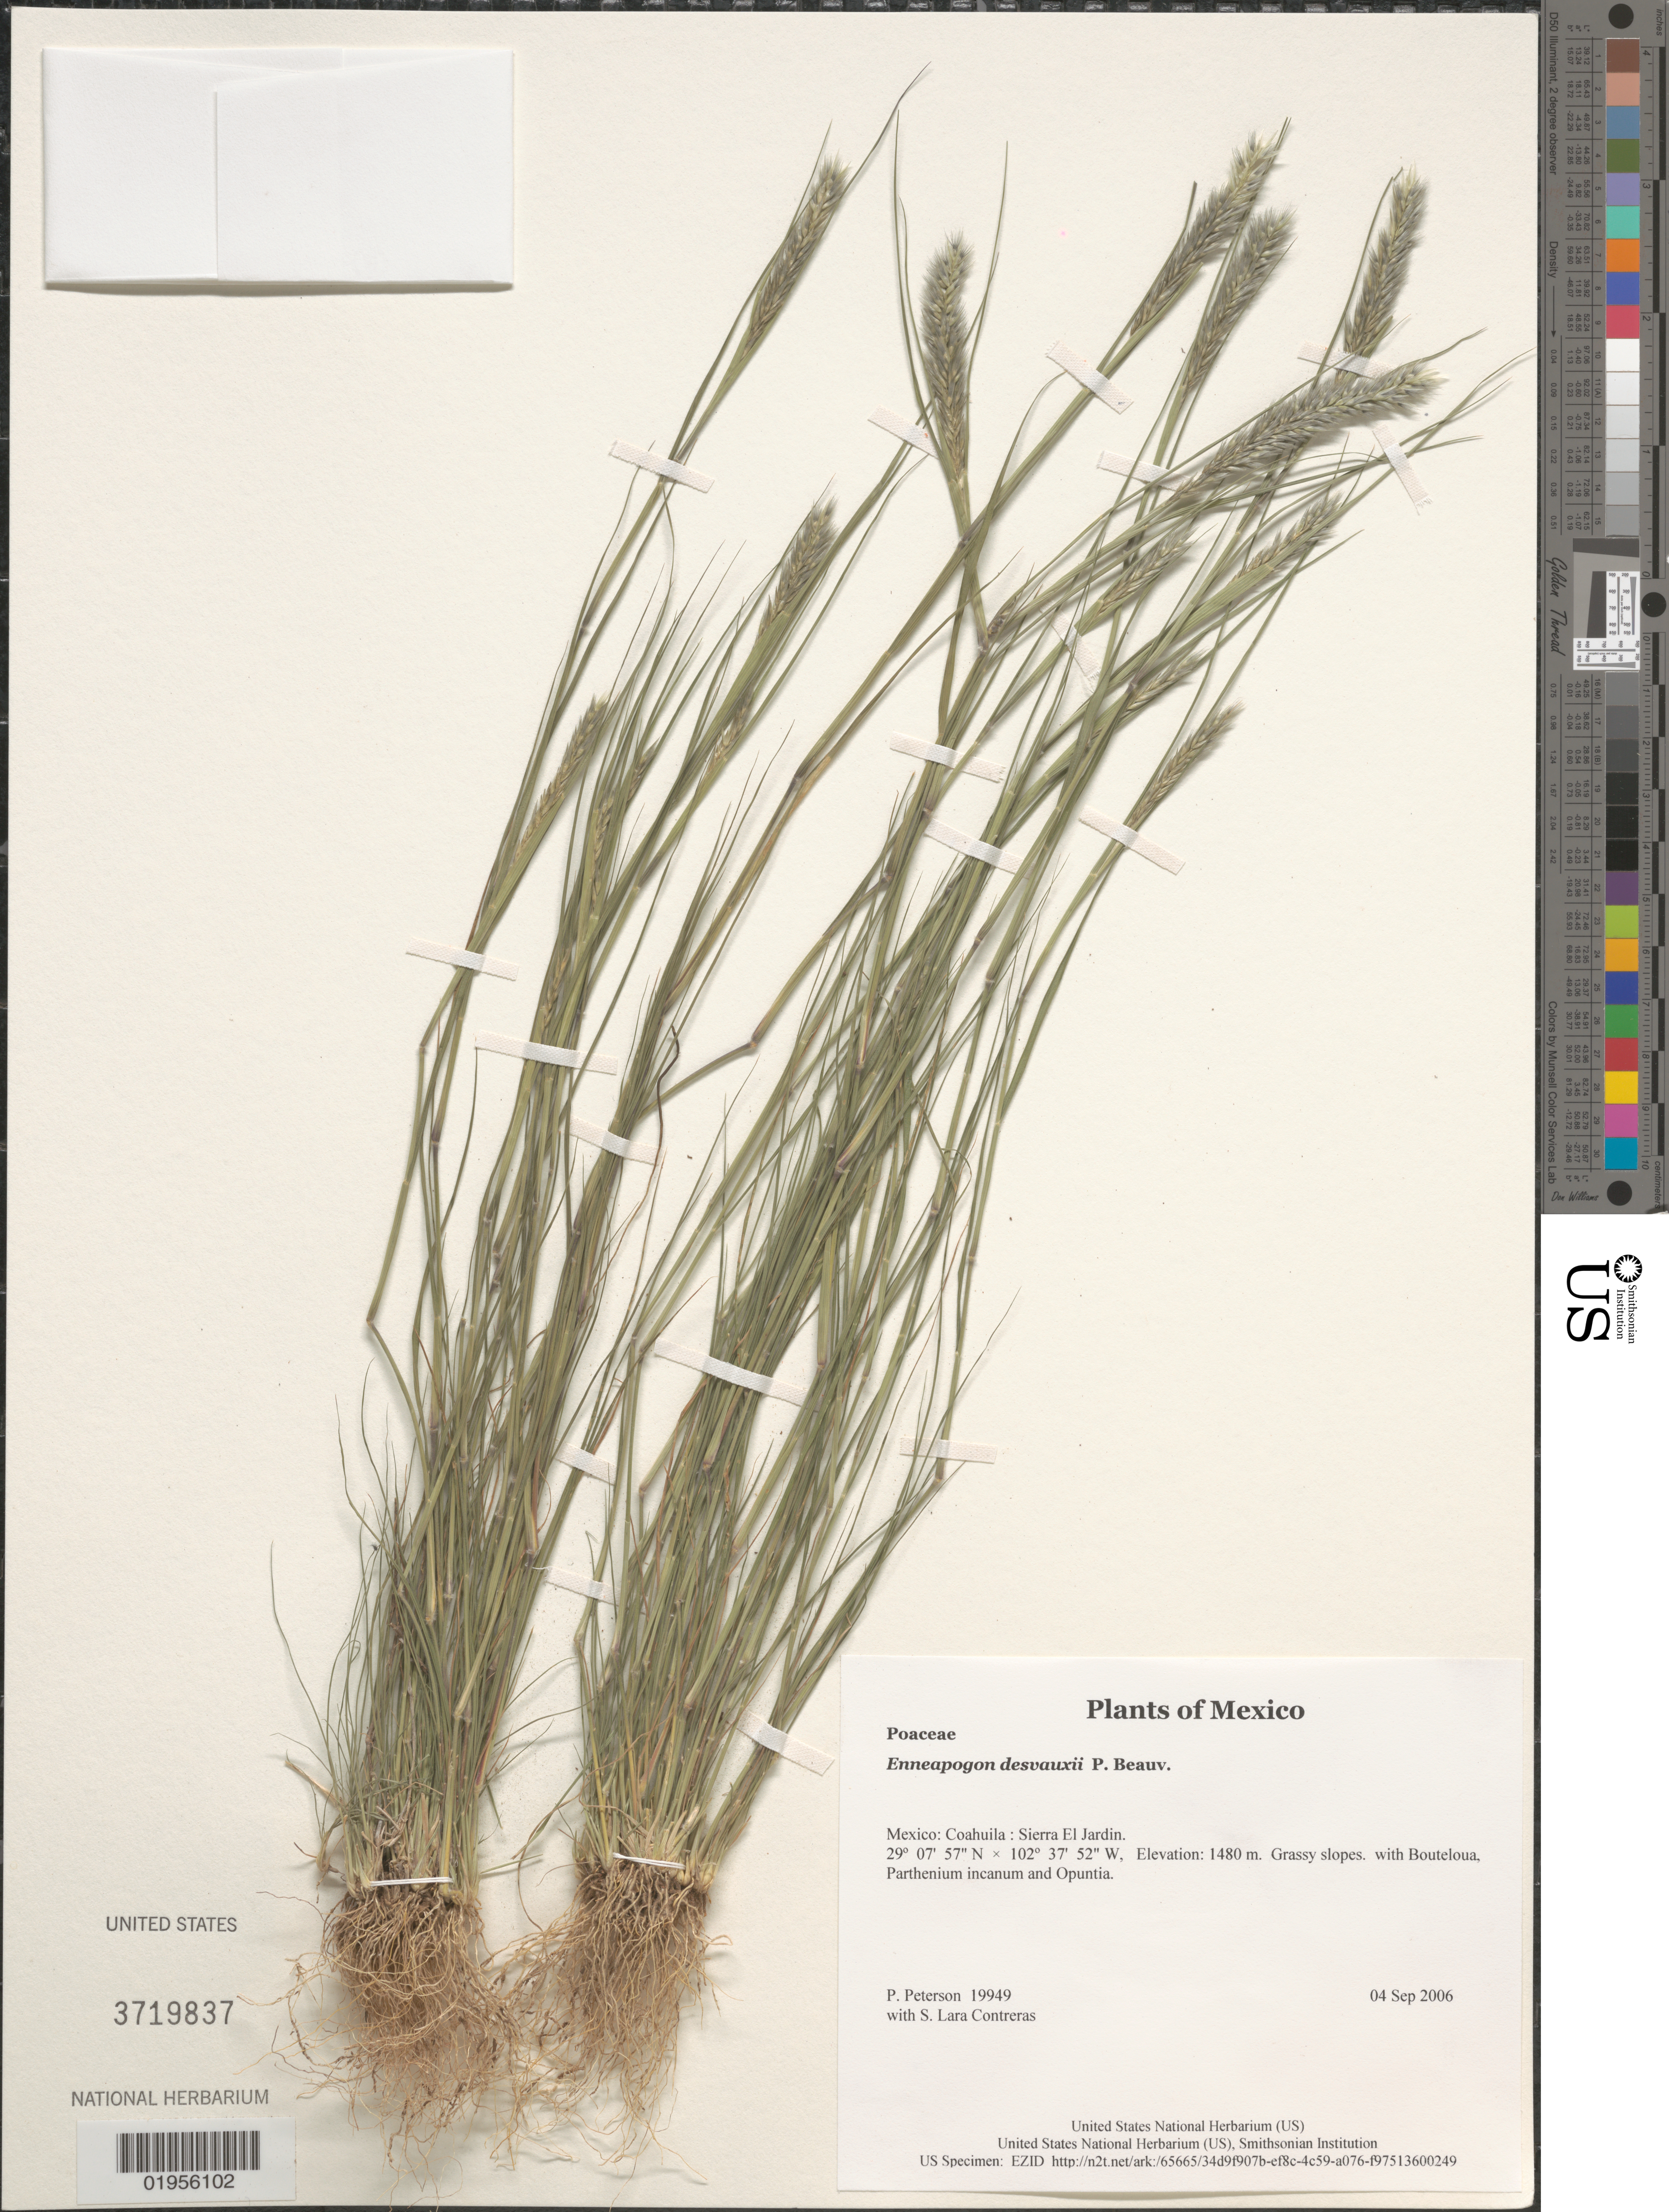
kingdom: Plantae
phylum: Tracheophyta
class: Liliopsida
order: Poales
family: Poaceae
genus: Enneapogon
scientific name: Enneapogon desvauxii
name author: P. Beauv.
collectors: P. M. Peterson & S. Lara Contreras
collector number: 19949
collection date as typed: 04 Sep 2006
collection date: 2006-09-04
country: Mexico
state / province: Coahuila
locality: Sierra El Jardin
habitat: Grassy slopes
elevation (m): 1480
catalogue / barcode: US 3719837